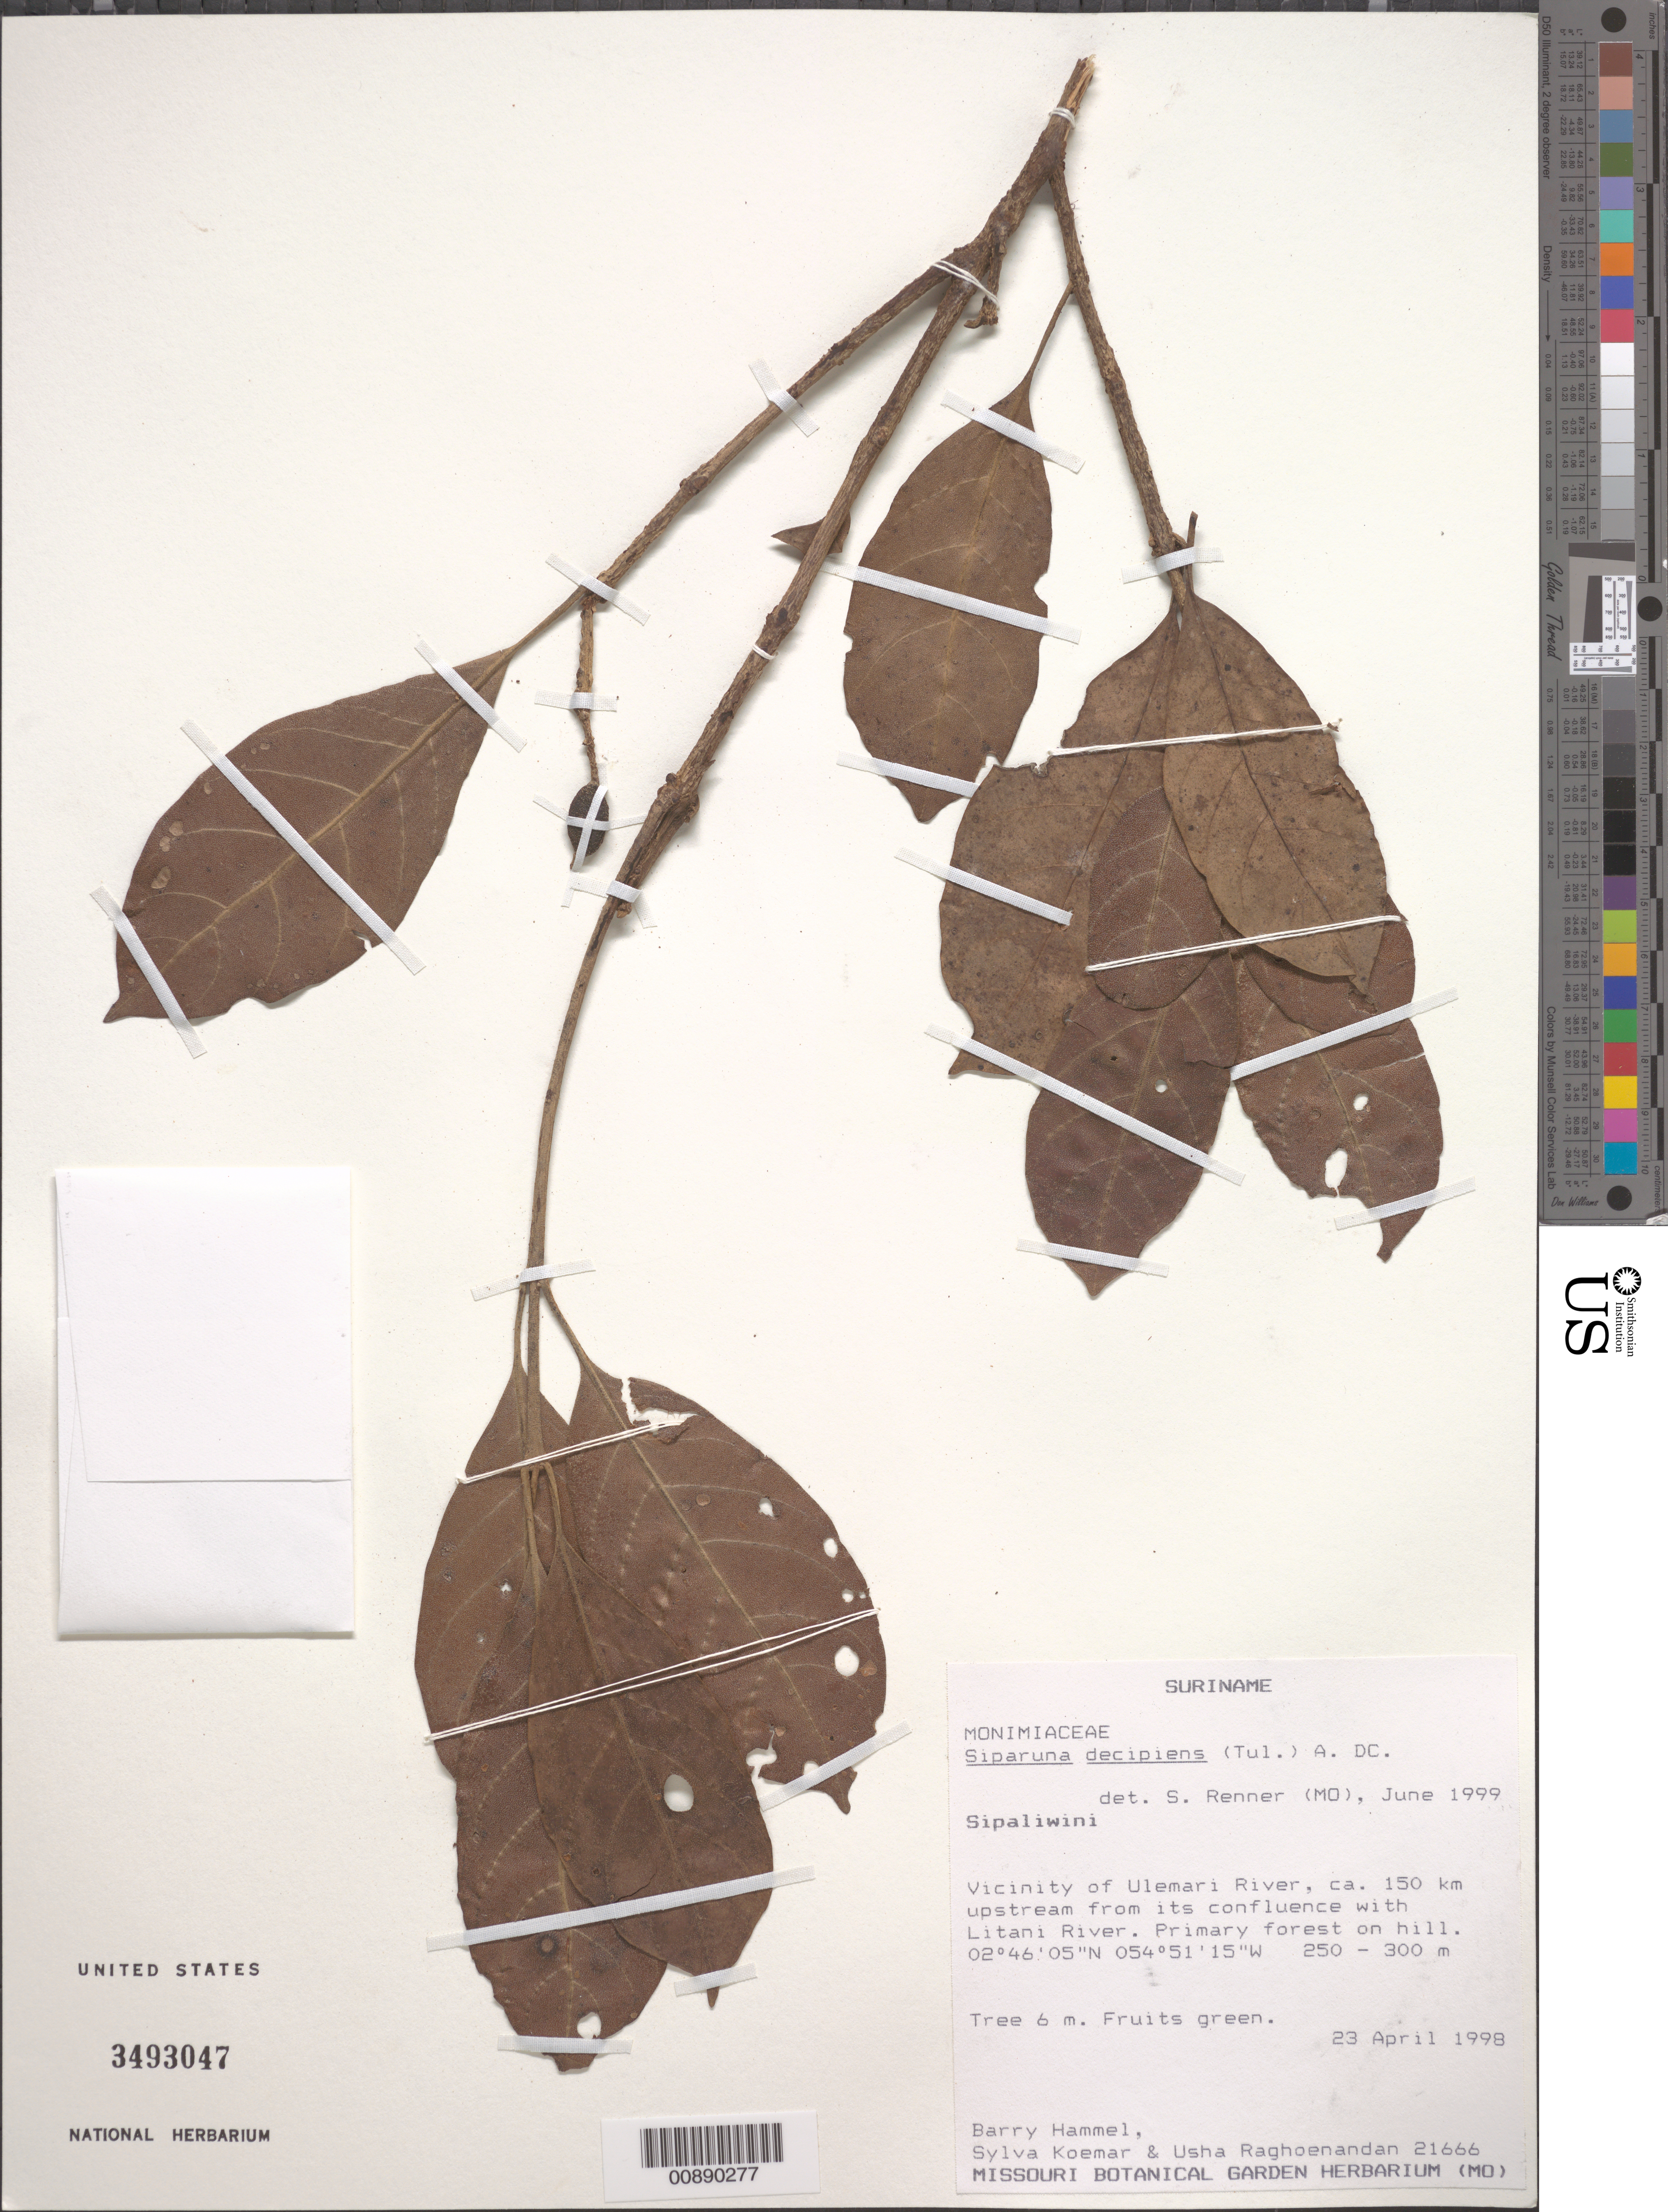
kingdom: Plantae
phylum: Tracheophyta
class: Magnoliopsida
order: Laurales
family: Siparunaceae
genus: Siparuna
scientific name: Siparuna decipiens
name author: (Tul.) A. DC.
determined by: Renner, S. S.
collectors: B. Hammel, S. Koemar & U. Raghoenandan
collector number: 21666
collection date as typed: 23-Apr-98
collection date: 1998-04-23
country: Suriname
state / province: Sipaliwini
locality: Ulemari R., ca. 150 km upstream from confl. with Litani R.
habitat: Primary forest on hill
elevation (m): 250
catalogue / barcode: US 3493047